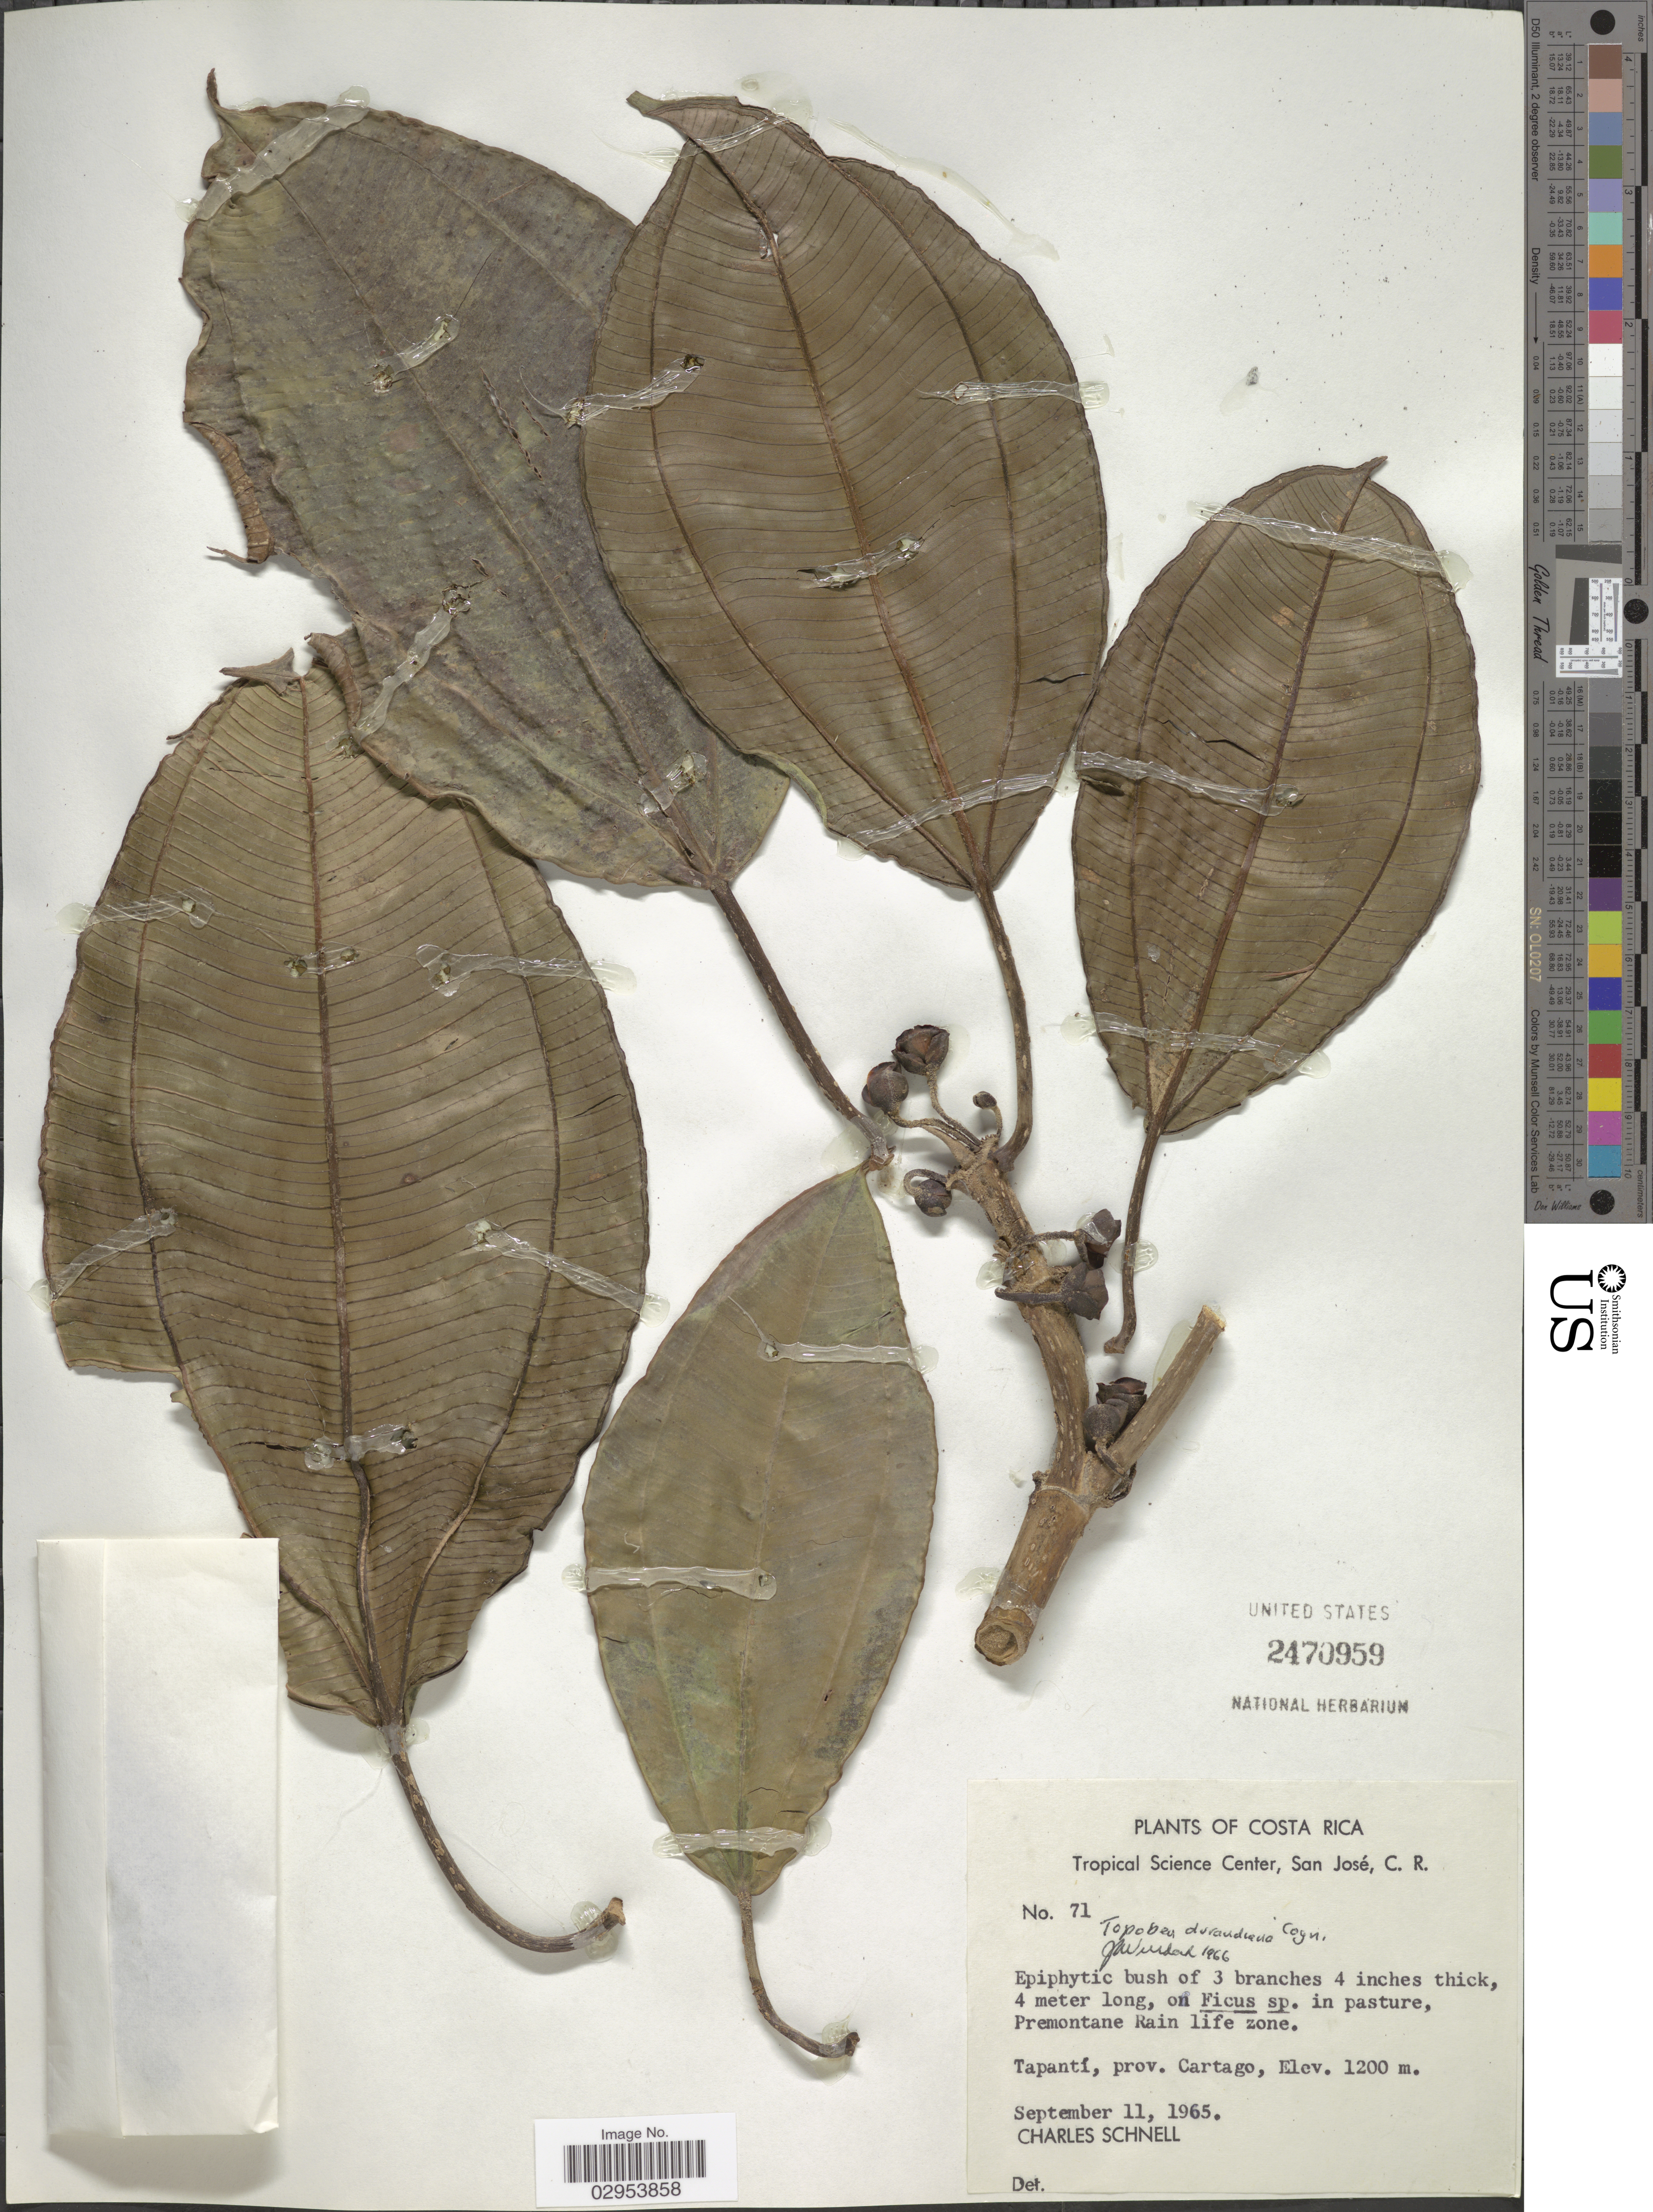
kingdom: Plantae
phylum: Tracheophyta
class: Magnoliopsida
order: Myrtales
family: Melastomataceae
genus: Topobea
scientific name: Topobea maurofernandeziana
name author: Cogn.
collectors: C. Schnell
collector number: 71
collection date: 1965-09-11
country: Costa Rica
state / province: Cartago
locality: Premontane Rain life zone. Tapantí.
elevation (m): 1200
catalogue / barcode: US 2470959